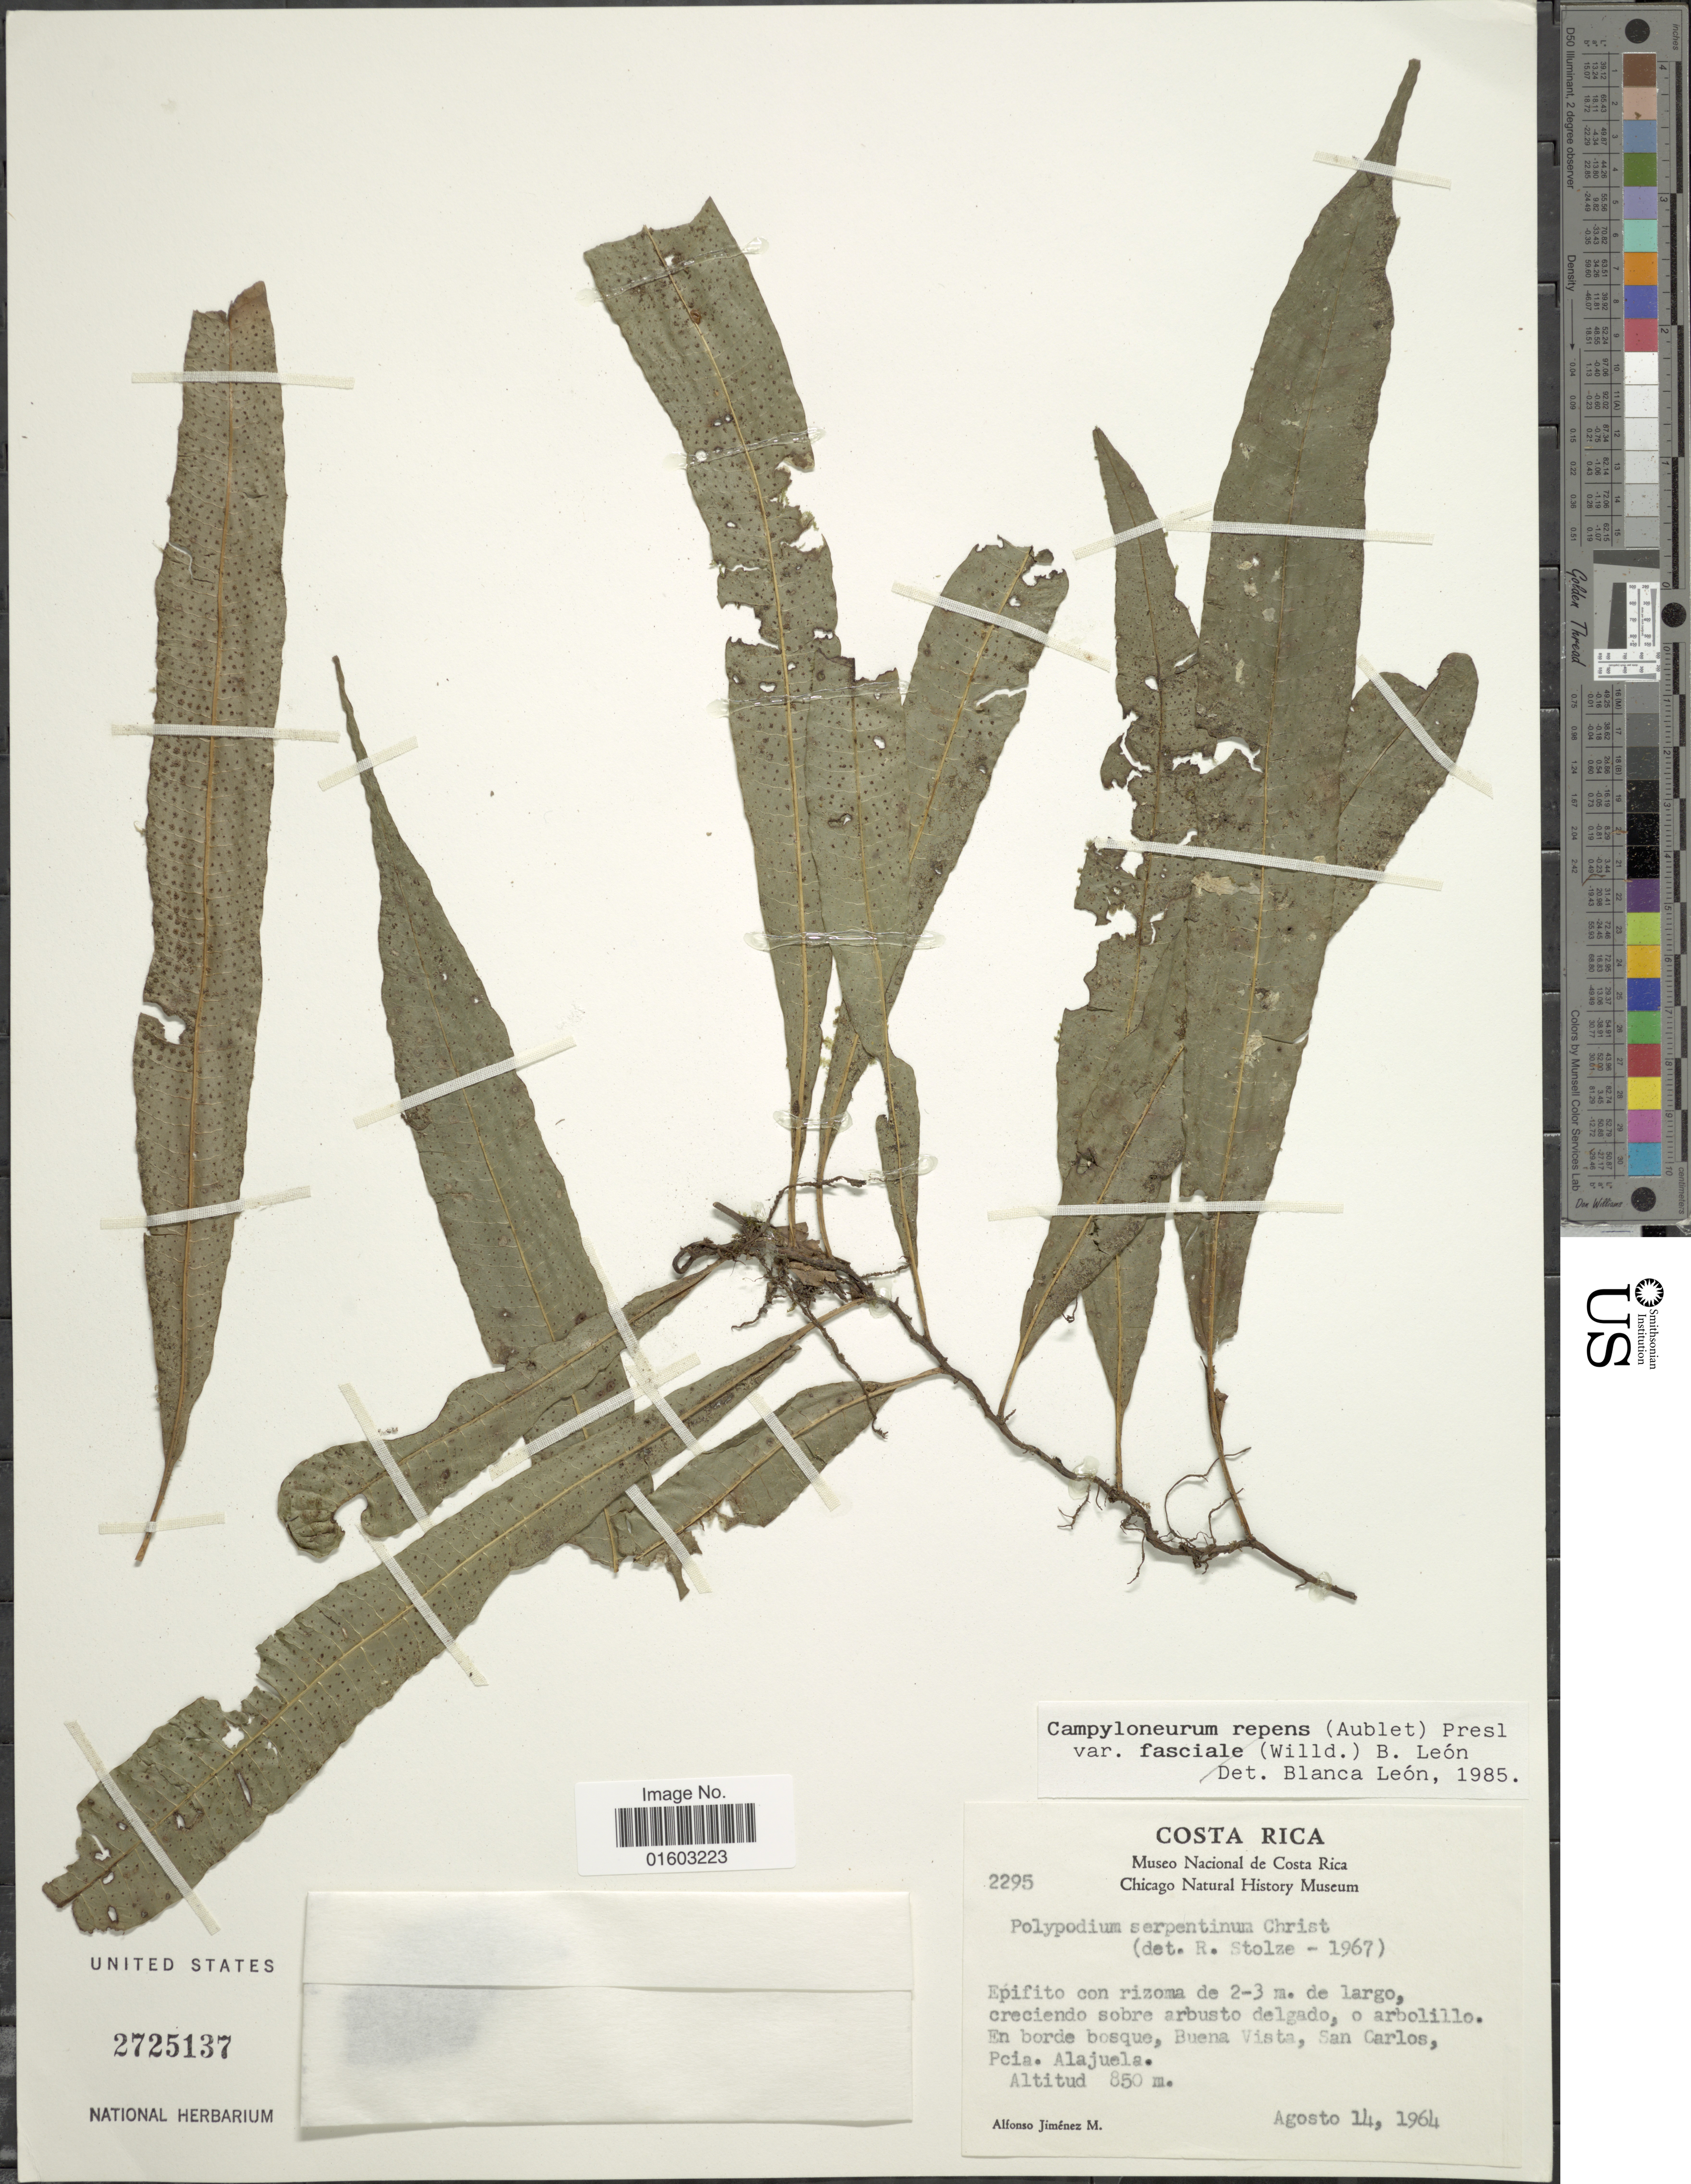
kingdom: Plantae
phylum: Tracheophyta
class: Polypodiopsida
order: Polypodiales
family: Polypodiaceae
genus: Campyloneurum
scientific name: Campyloneurum serpentinum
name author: (Christ) Ching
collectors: A. Jimenez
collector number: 2295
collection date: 1964-08-14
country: Costa Rica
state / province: Alajuela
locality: En borde bosque, Buena Vista, San Carlos, Pcia. Alajuela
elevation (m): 850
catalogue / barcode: US 2725137